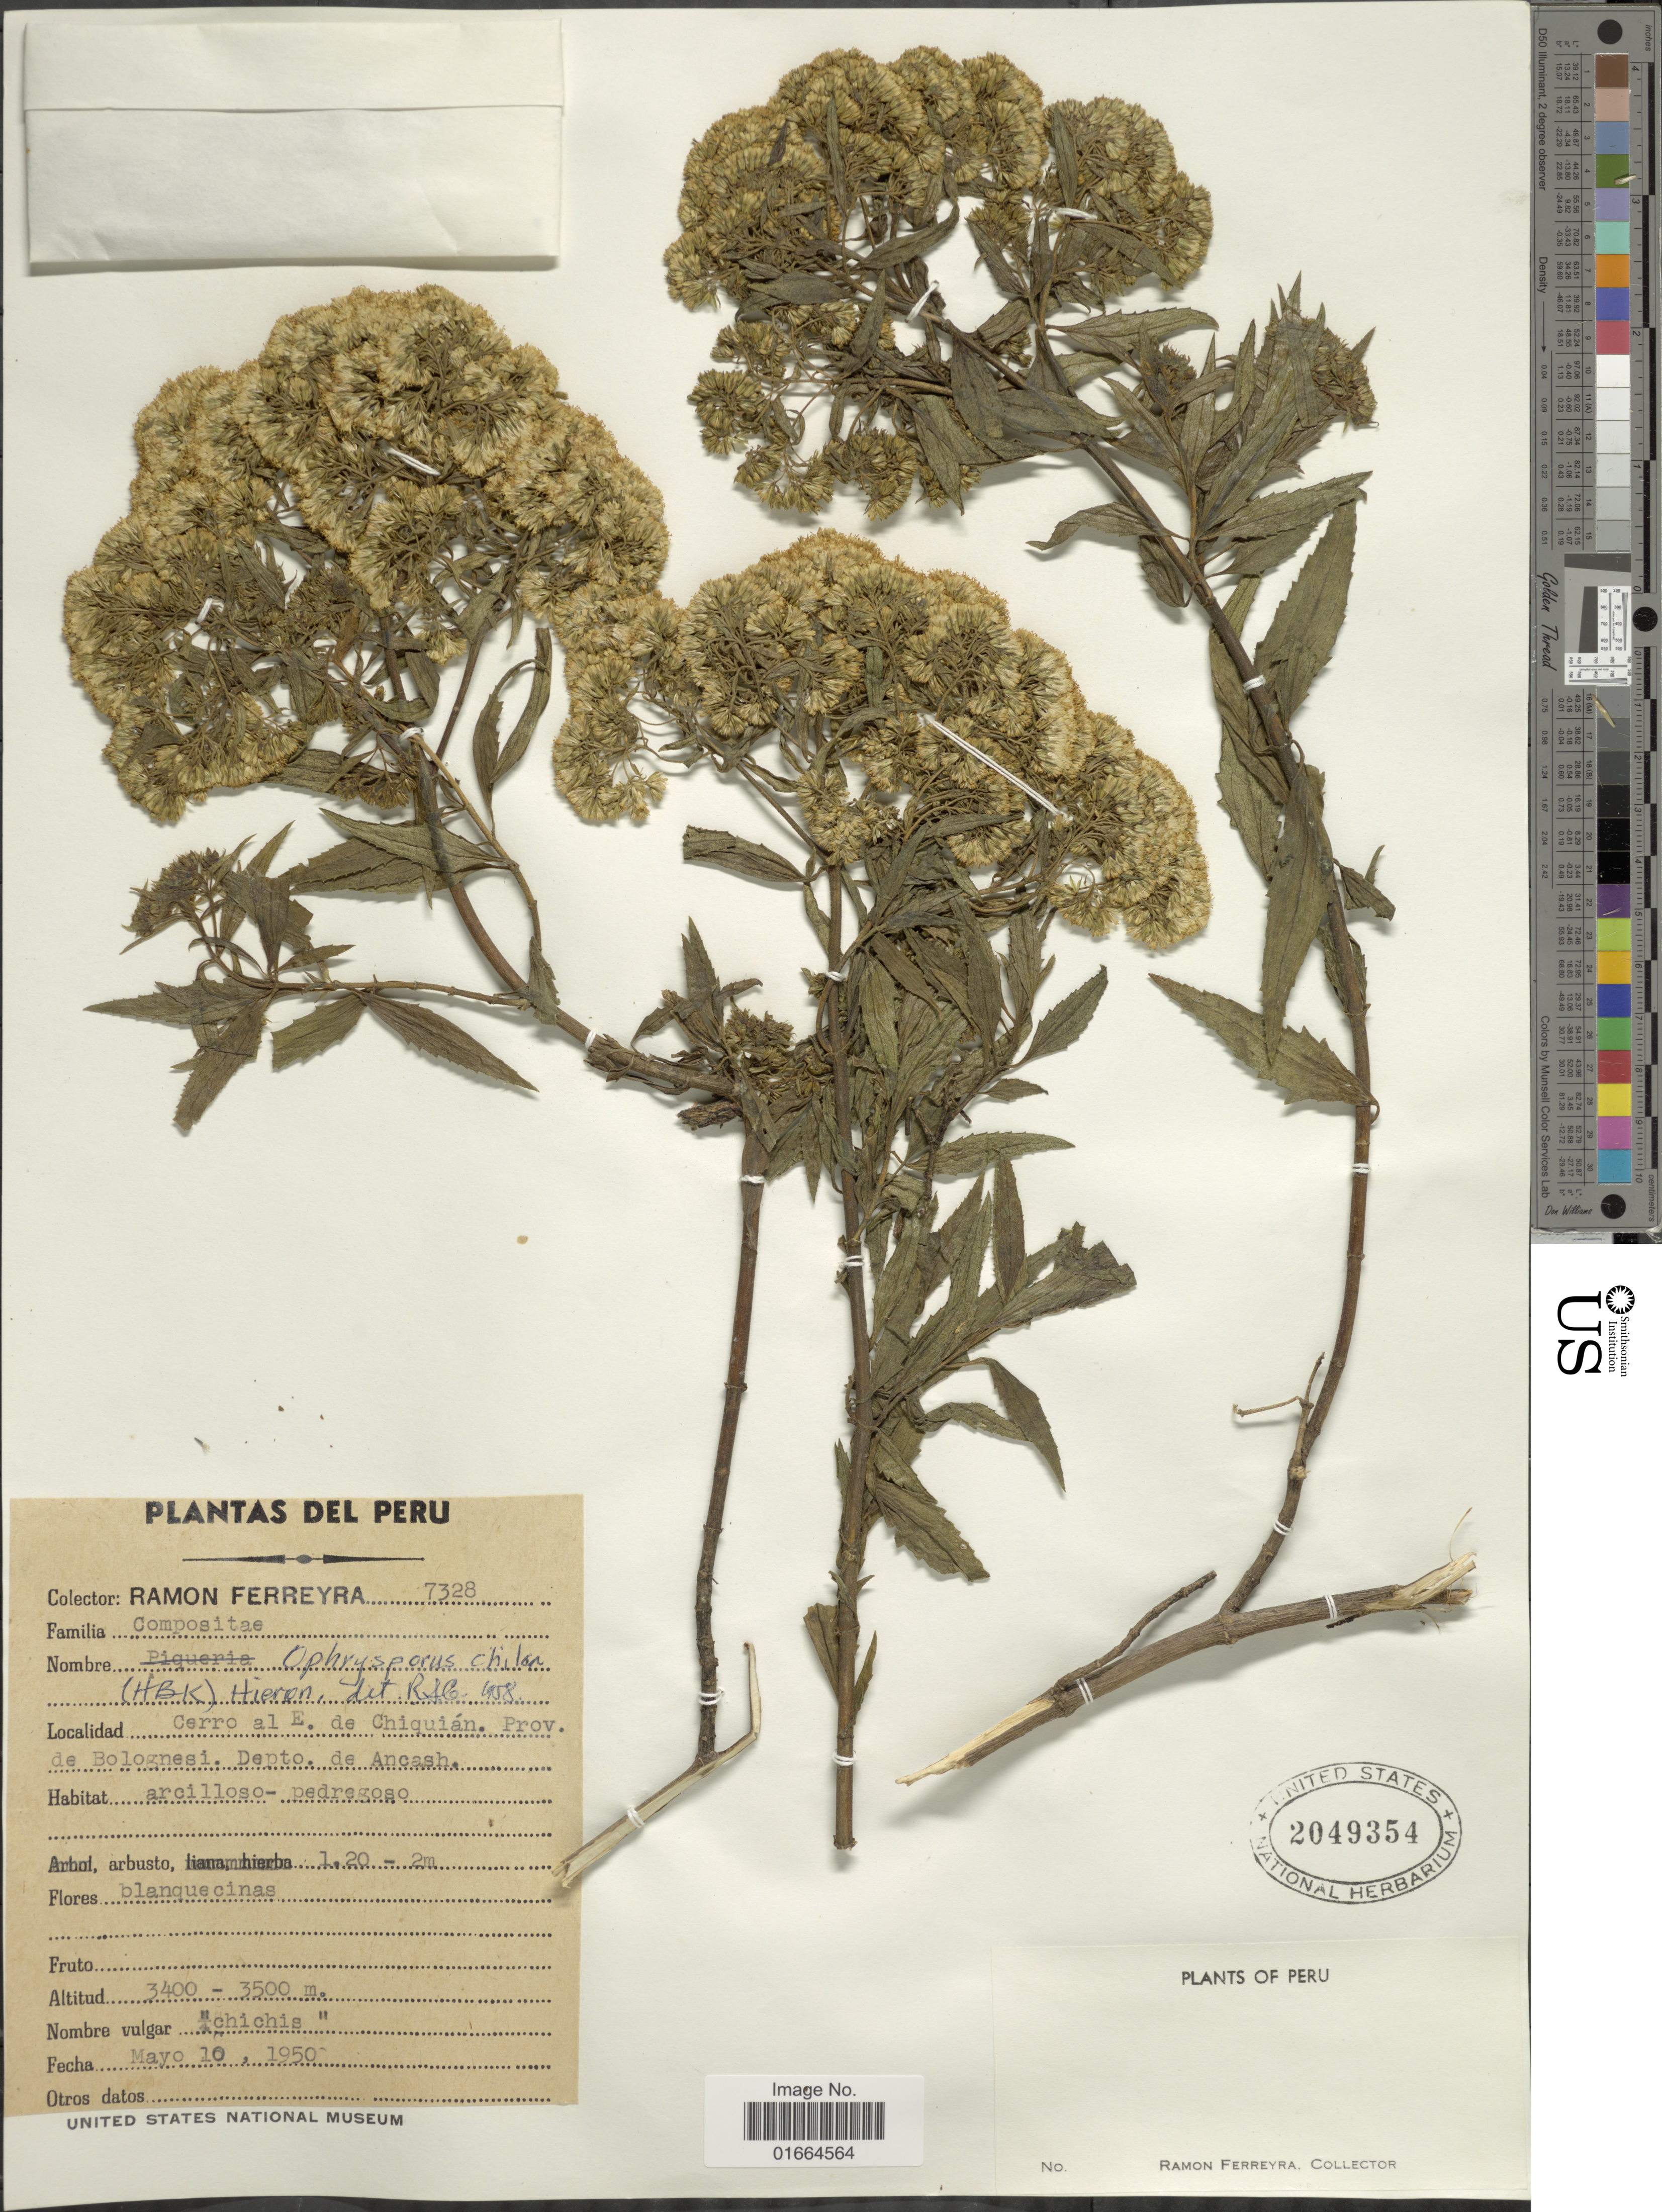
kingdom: Plantae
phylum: Tracheophyta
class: Magnoliopsida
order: Asterales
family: Asteraceae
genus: Ophryosporus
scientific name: Ophryosporus chilca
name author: (Kunth) Hieron.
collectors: R. A. Ferreyra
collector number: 7328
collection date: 1950-05-10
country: Peru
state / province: Ancash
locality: Cerro al E. de Chiquian, Prov. de Bolognesi, Depto. de Ancash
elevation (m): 3400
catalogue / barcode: US 2049354